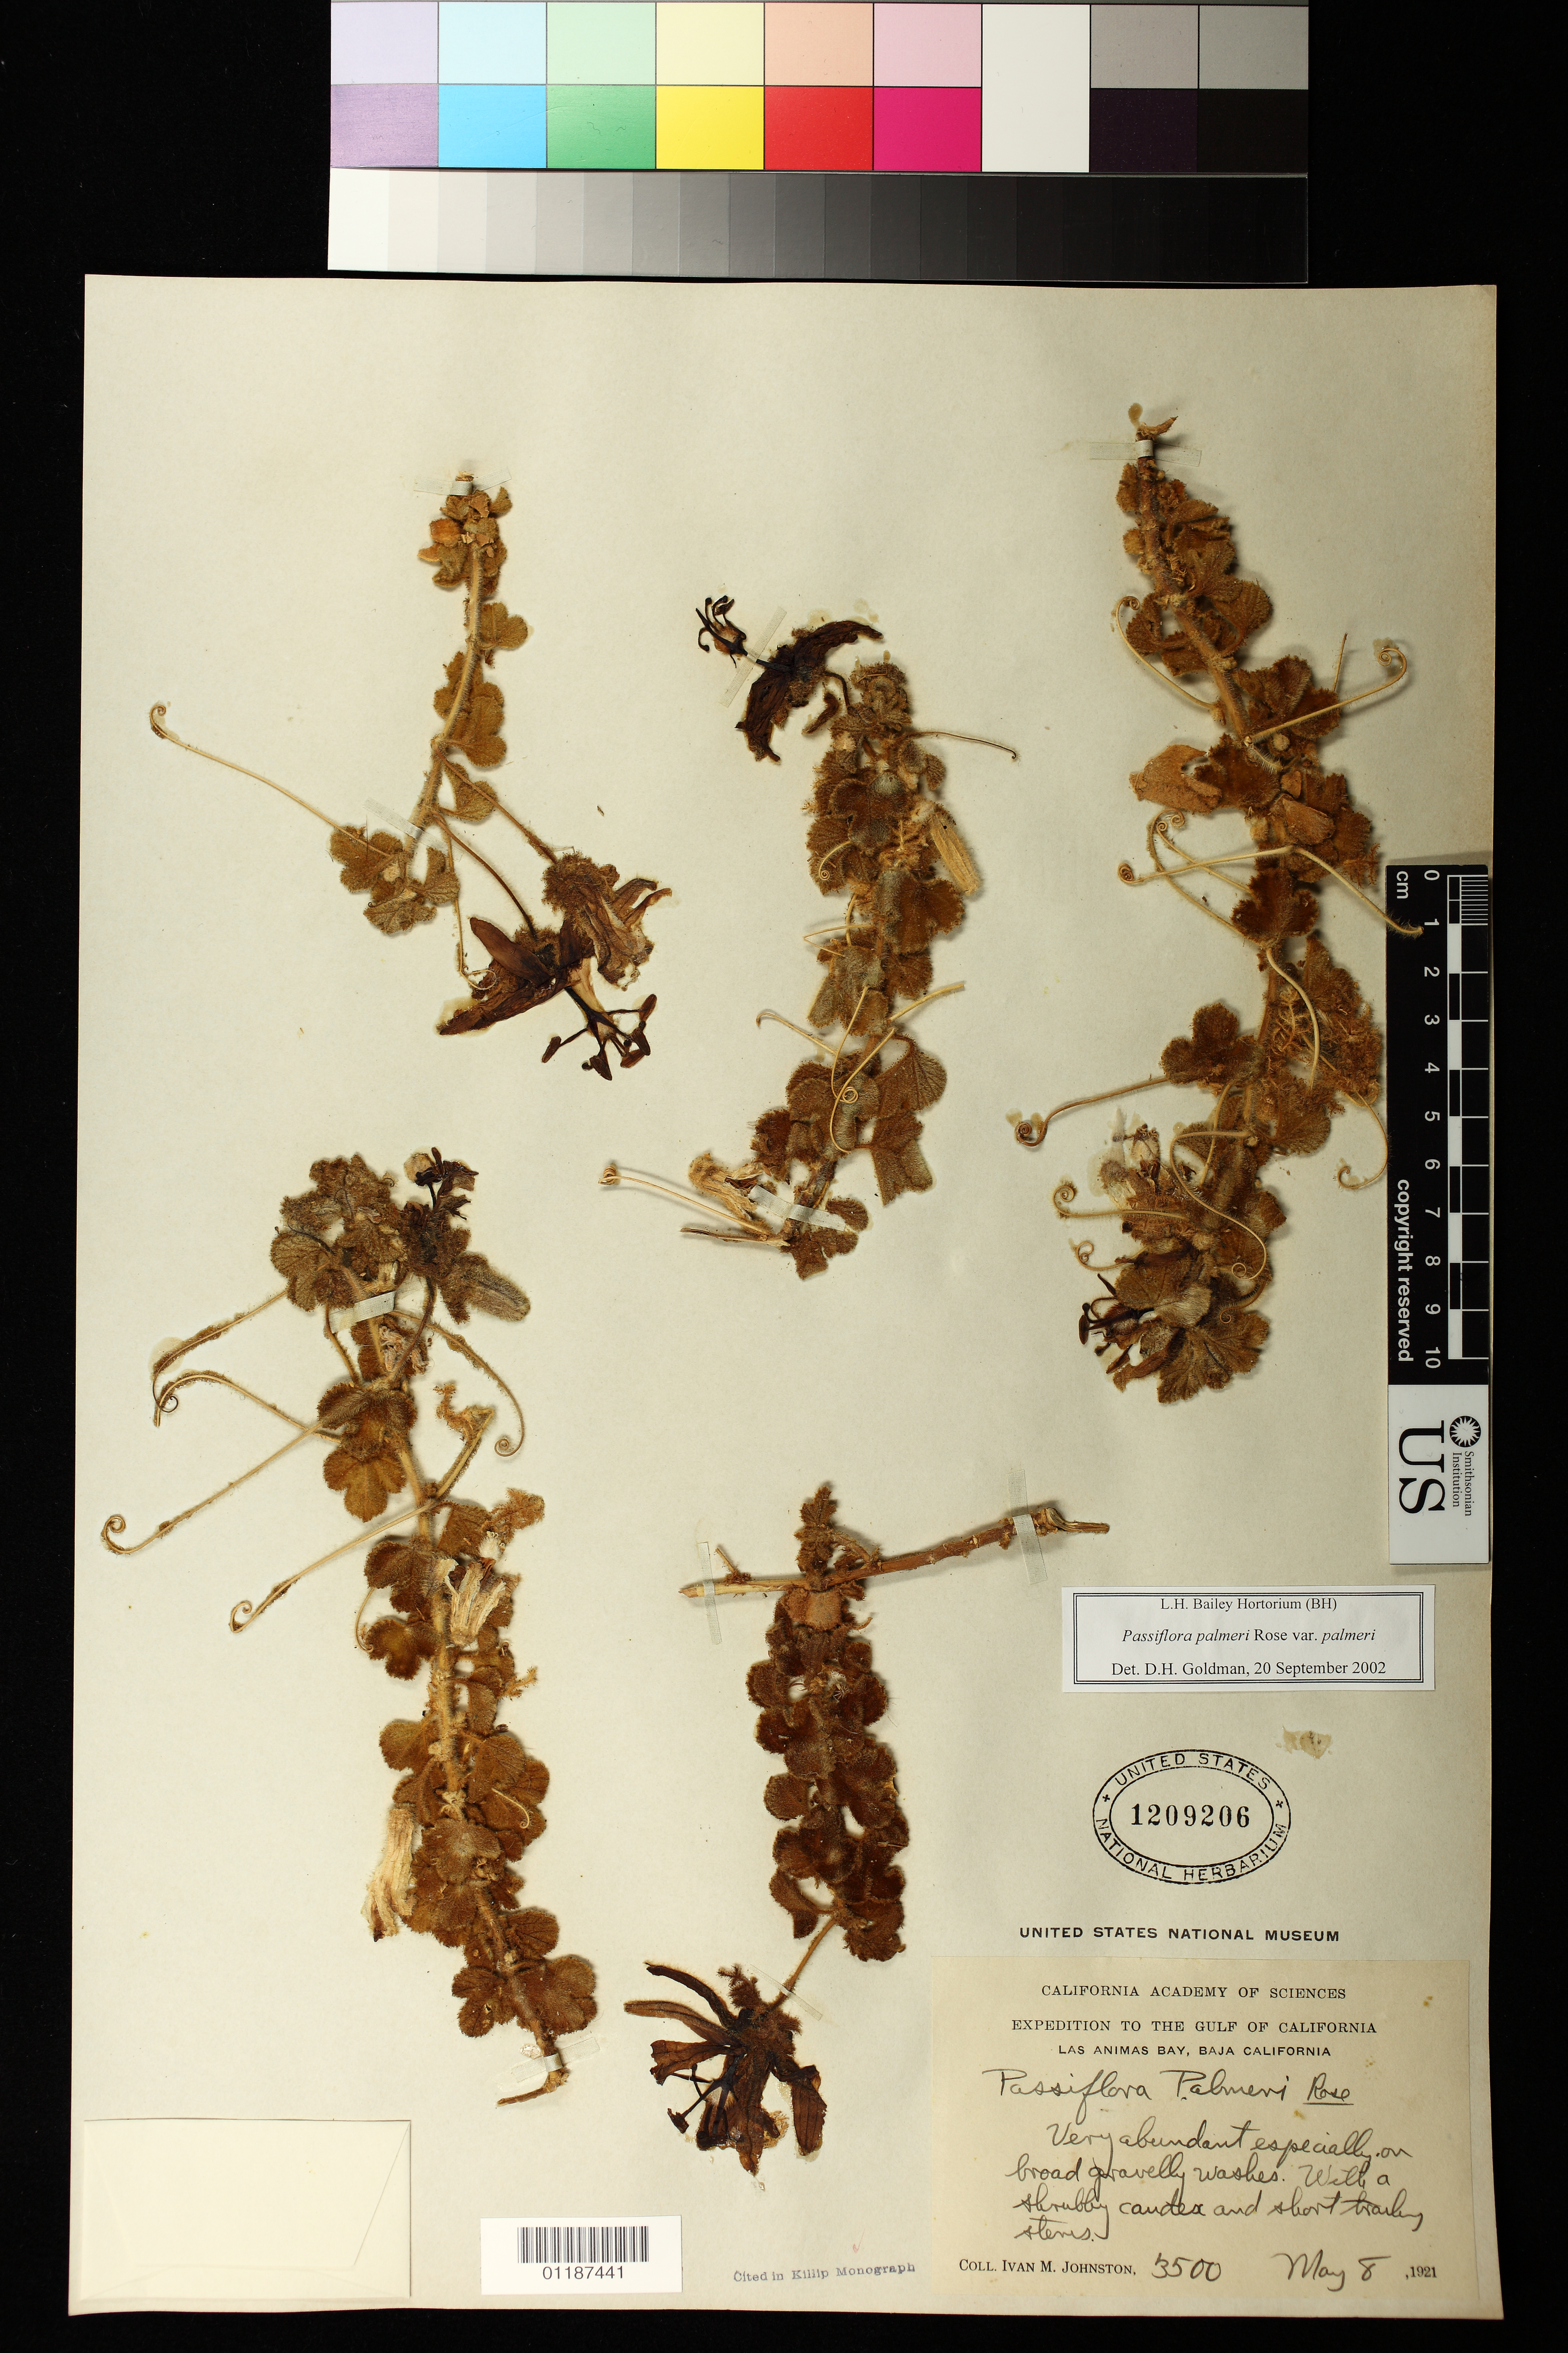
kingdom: Plantae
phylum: Tracheophyta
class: Magnoliopsida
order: Malpighiales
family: Passifloraceae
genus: Passiflora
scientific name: Passiflora palmeri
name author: Rose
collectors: I.M. Johnston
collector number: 3500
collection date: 1921-05-08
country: Mexico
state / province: Baja California Norte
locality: Las Animas Bay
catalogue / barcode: US 1209206